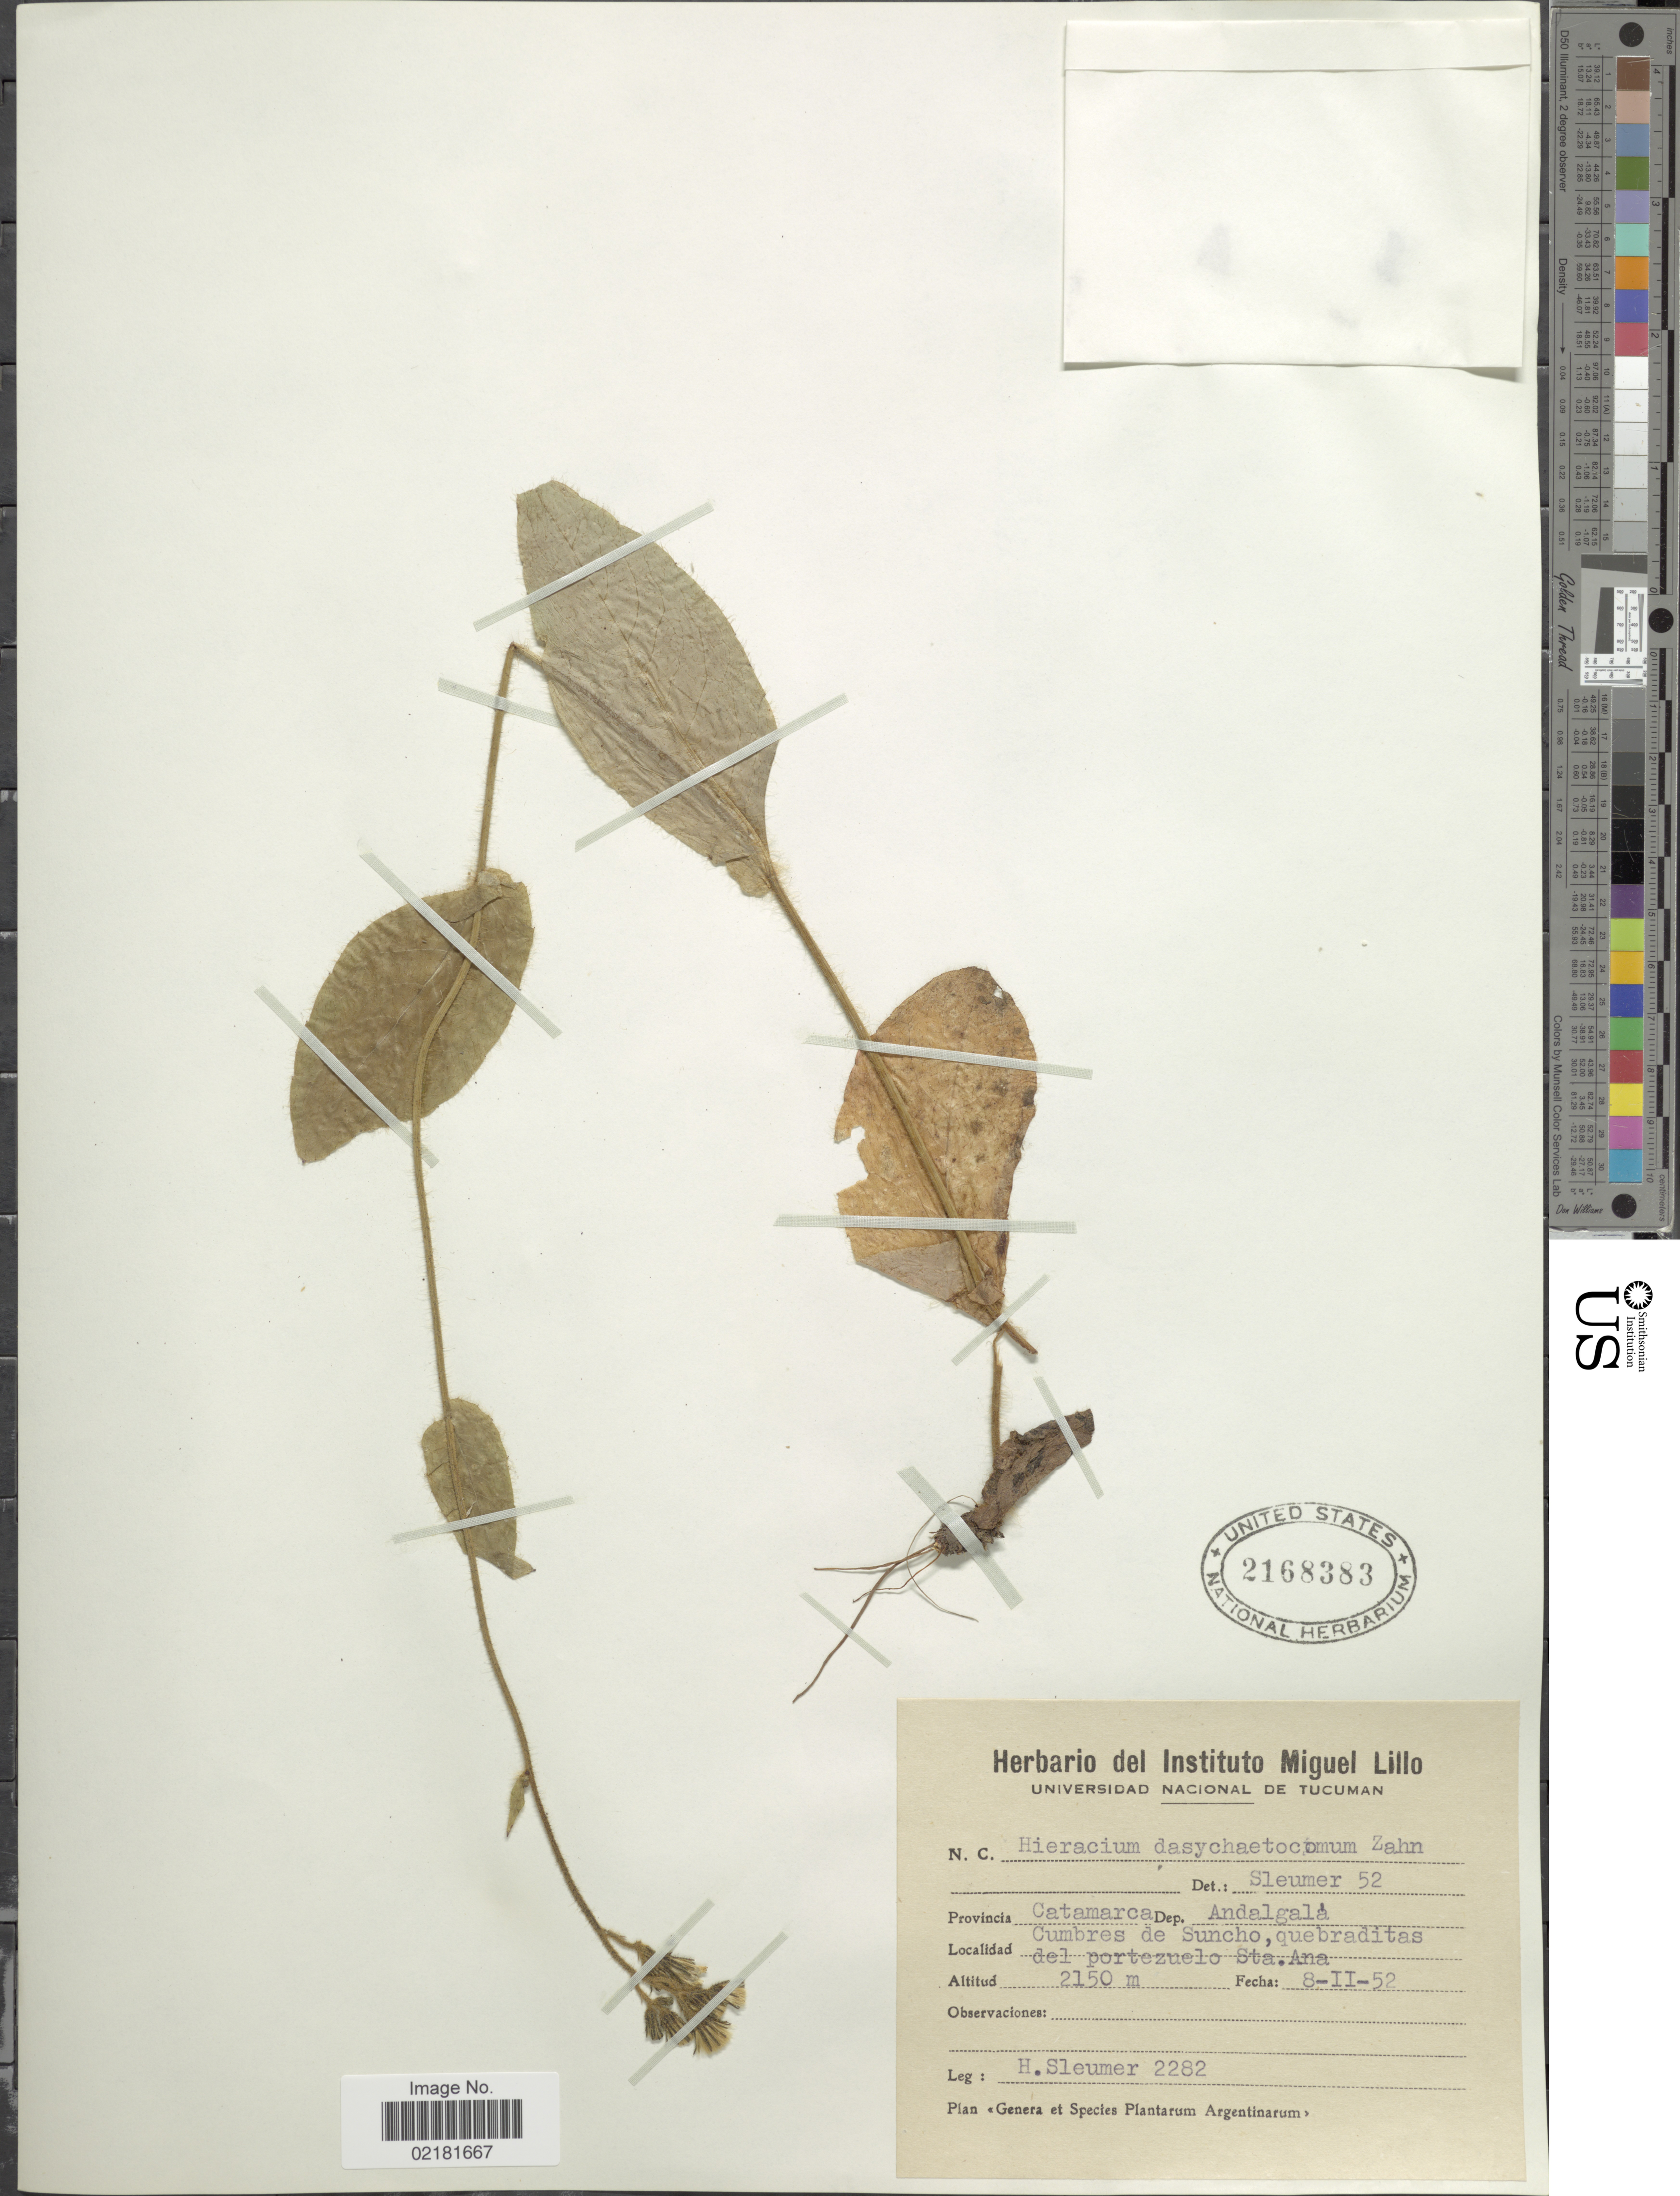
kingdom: Plantae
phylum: Tracheophyta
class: Magnoliopsida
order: Asterales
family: Asteraceae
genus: Hieracium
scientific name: Hieracium dasychaetocomum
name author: Zahn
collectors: H. O. Sleumer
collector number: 2282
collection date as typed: Transcribed d/m/y: 8/2/52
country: Argentina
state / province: Catamarca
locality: Dep. Andalgala, Cumbres de Suncho, quebraditas del portezuelo Sta. Ana.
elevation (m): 2150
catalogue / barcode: US 2168383